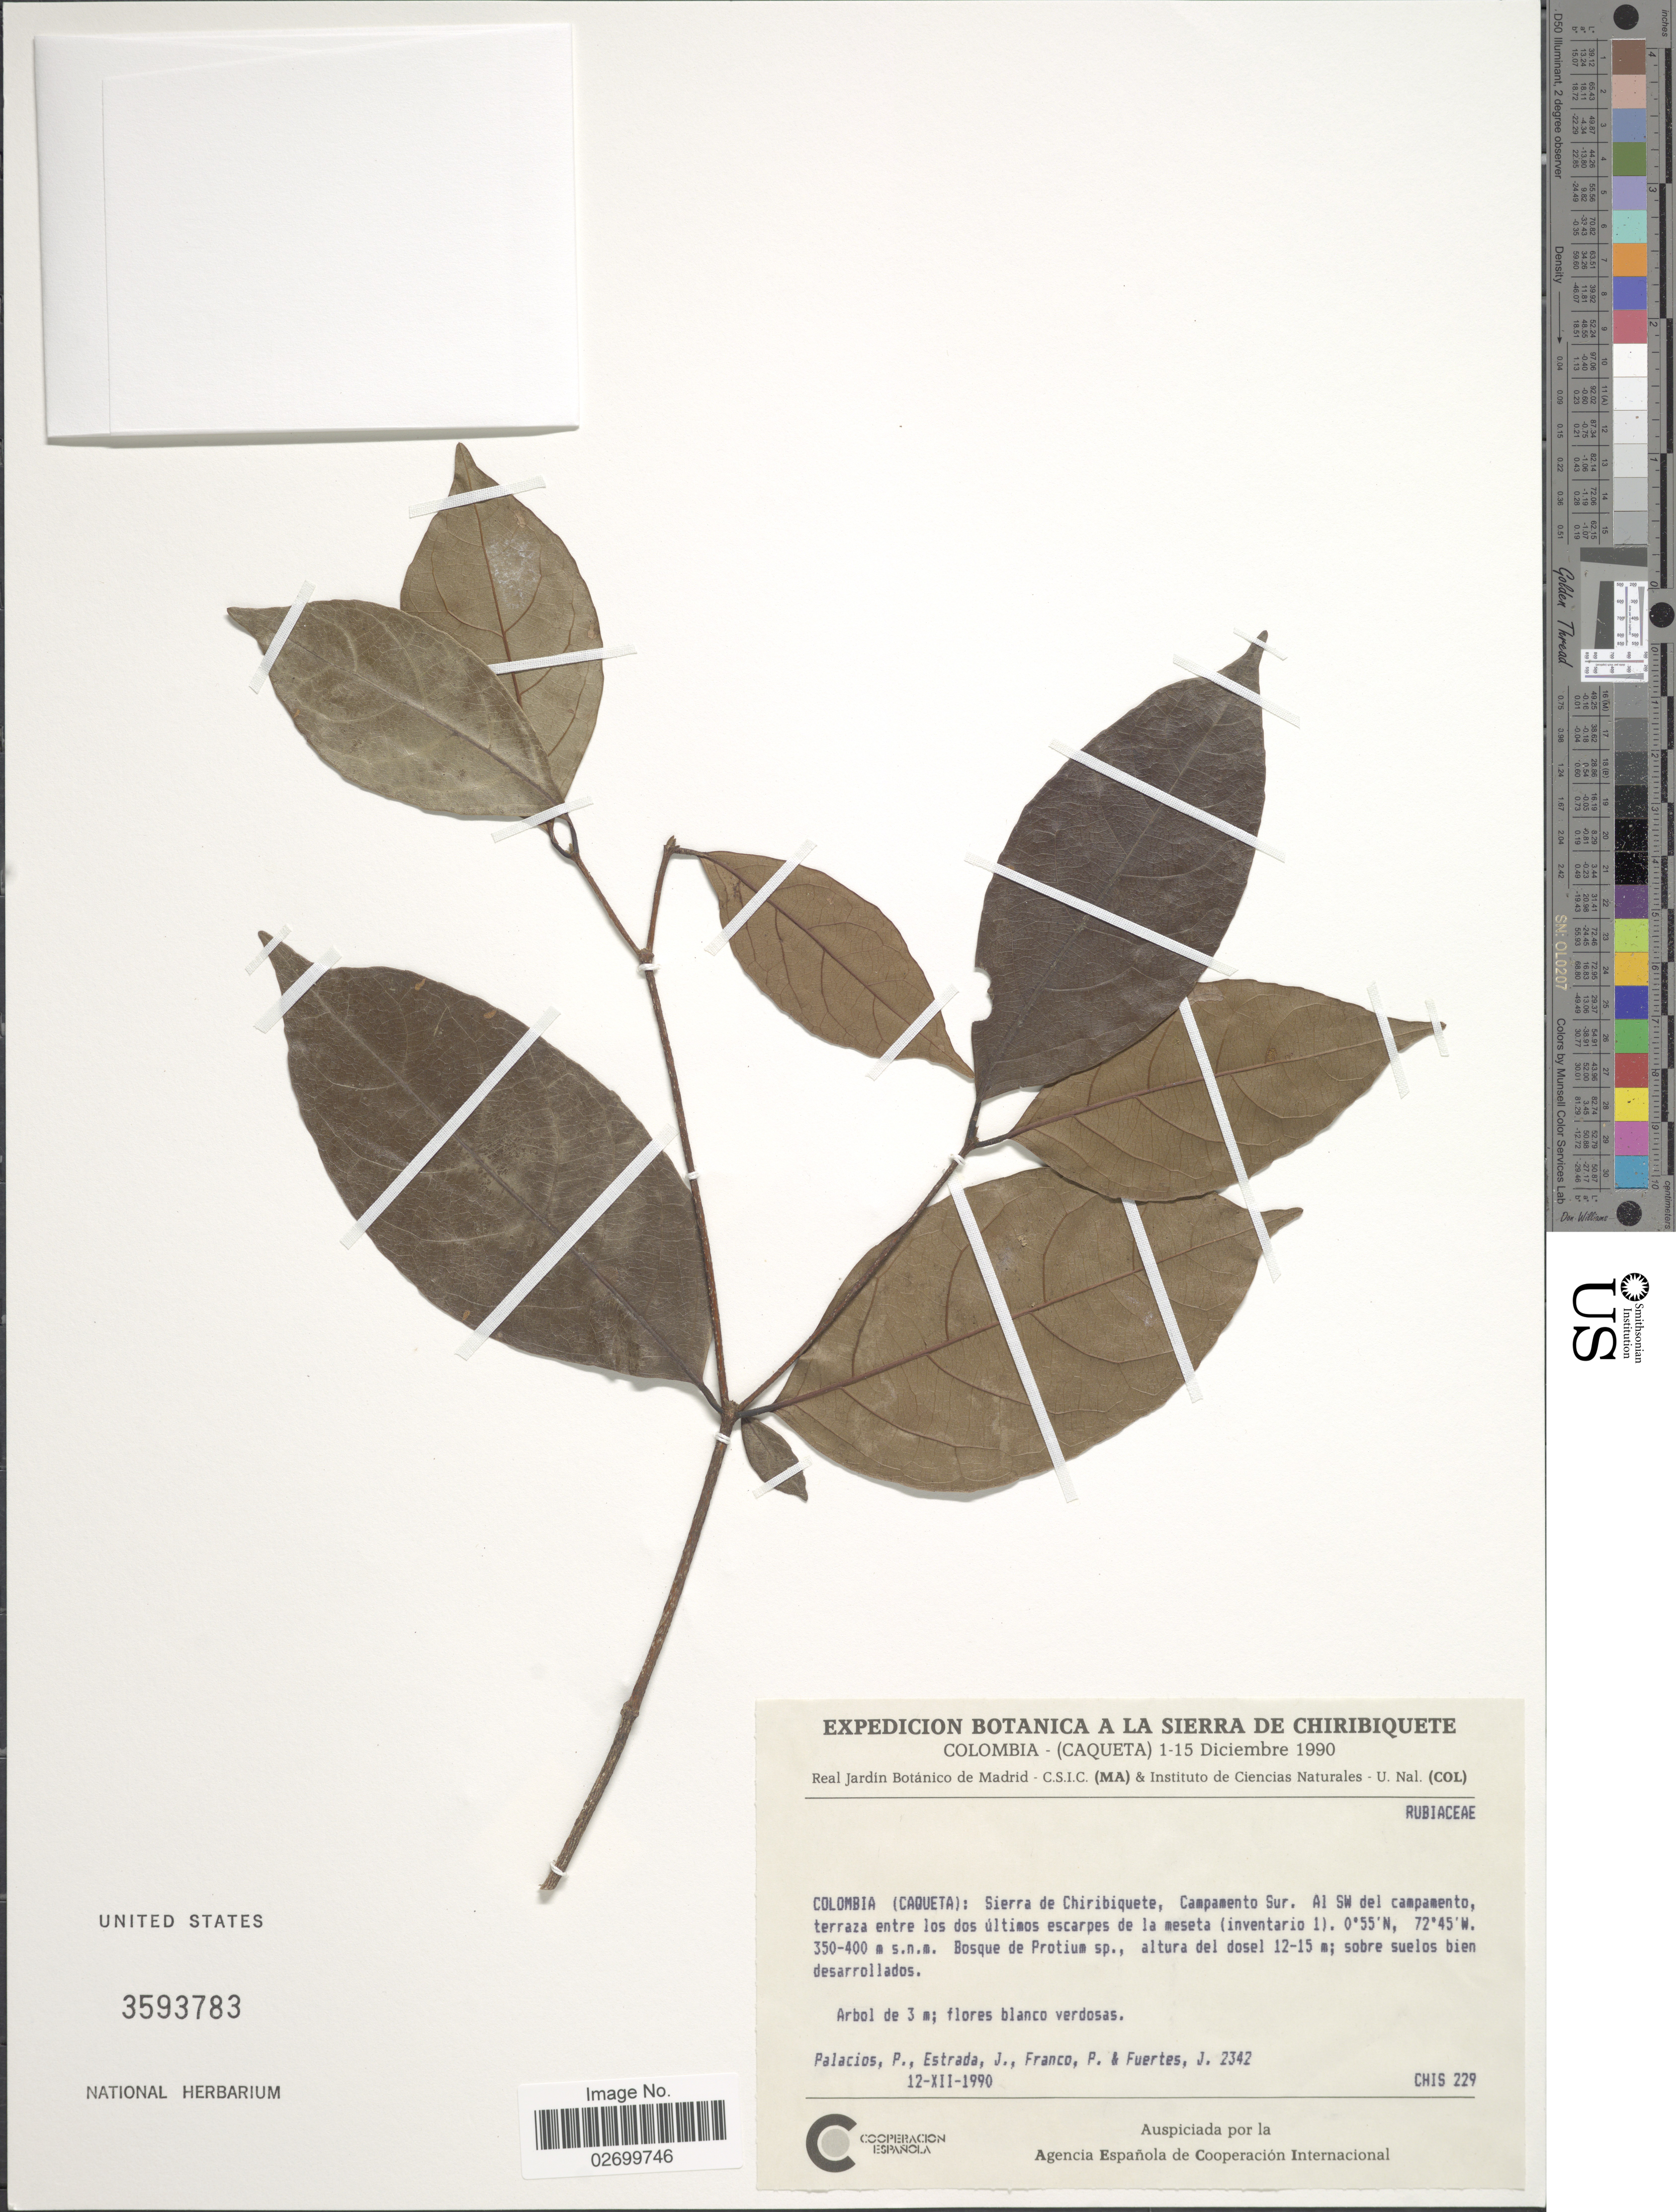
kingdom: Plantae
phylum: Tracheophyta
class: Magnoliopsida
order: Gentianales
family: Rubiaceae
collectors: P. Palacios, J. Estrada, P. Franco & J. Fuertes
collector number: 2342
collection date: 1990-12-12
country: Colombia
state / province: Caquetá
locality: Sierra de Chiribiquete, Campamento Sur. Al SW del campamento, terraza entre los dos ultimos escarpes de la meseta (inventario 1).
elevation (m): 350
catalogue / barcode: US 3593783